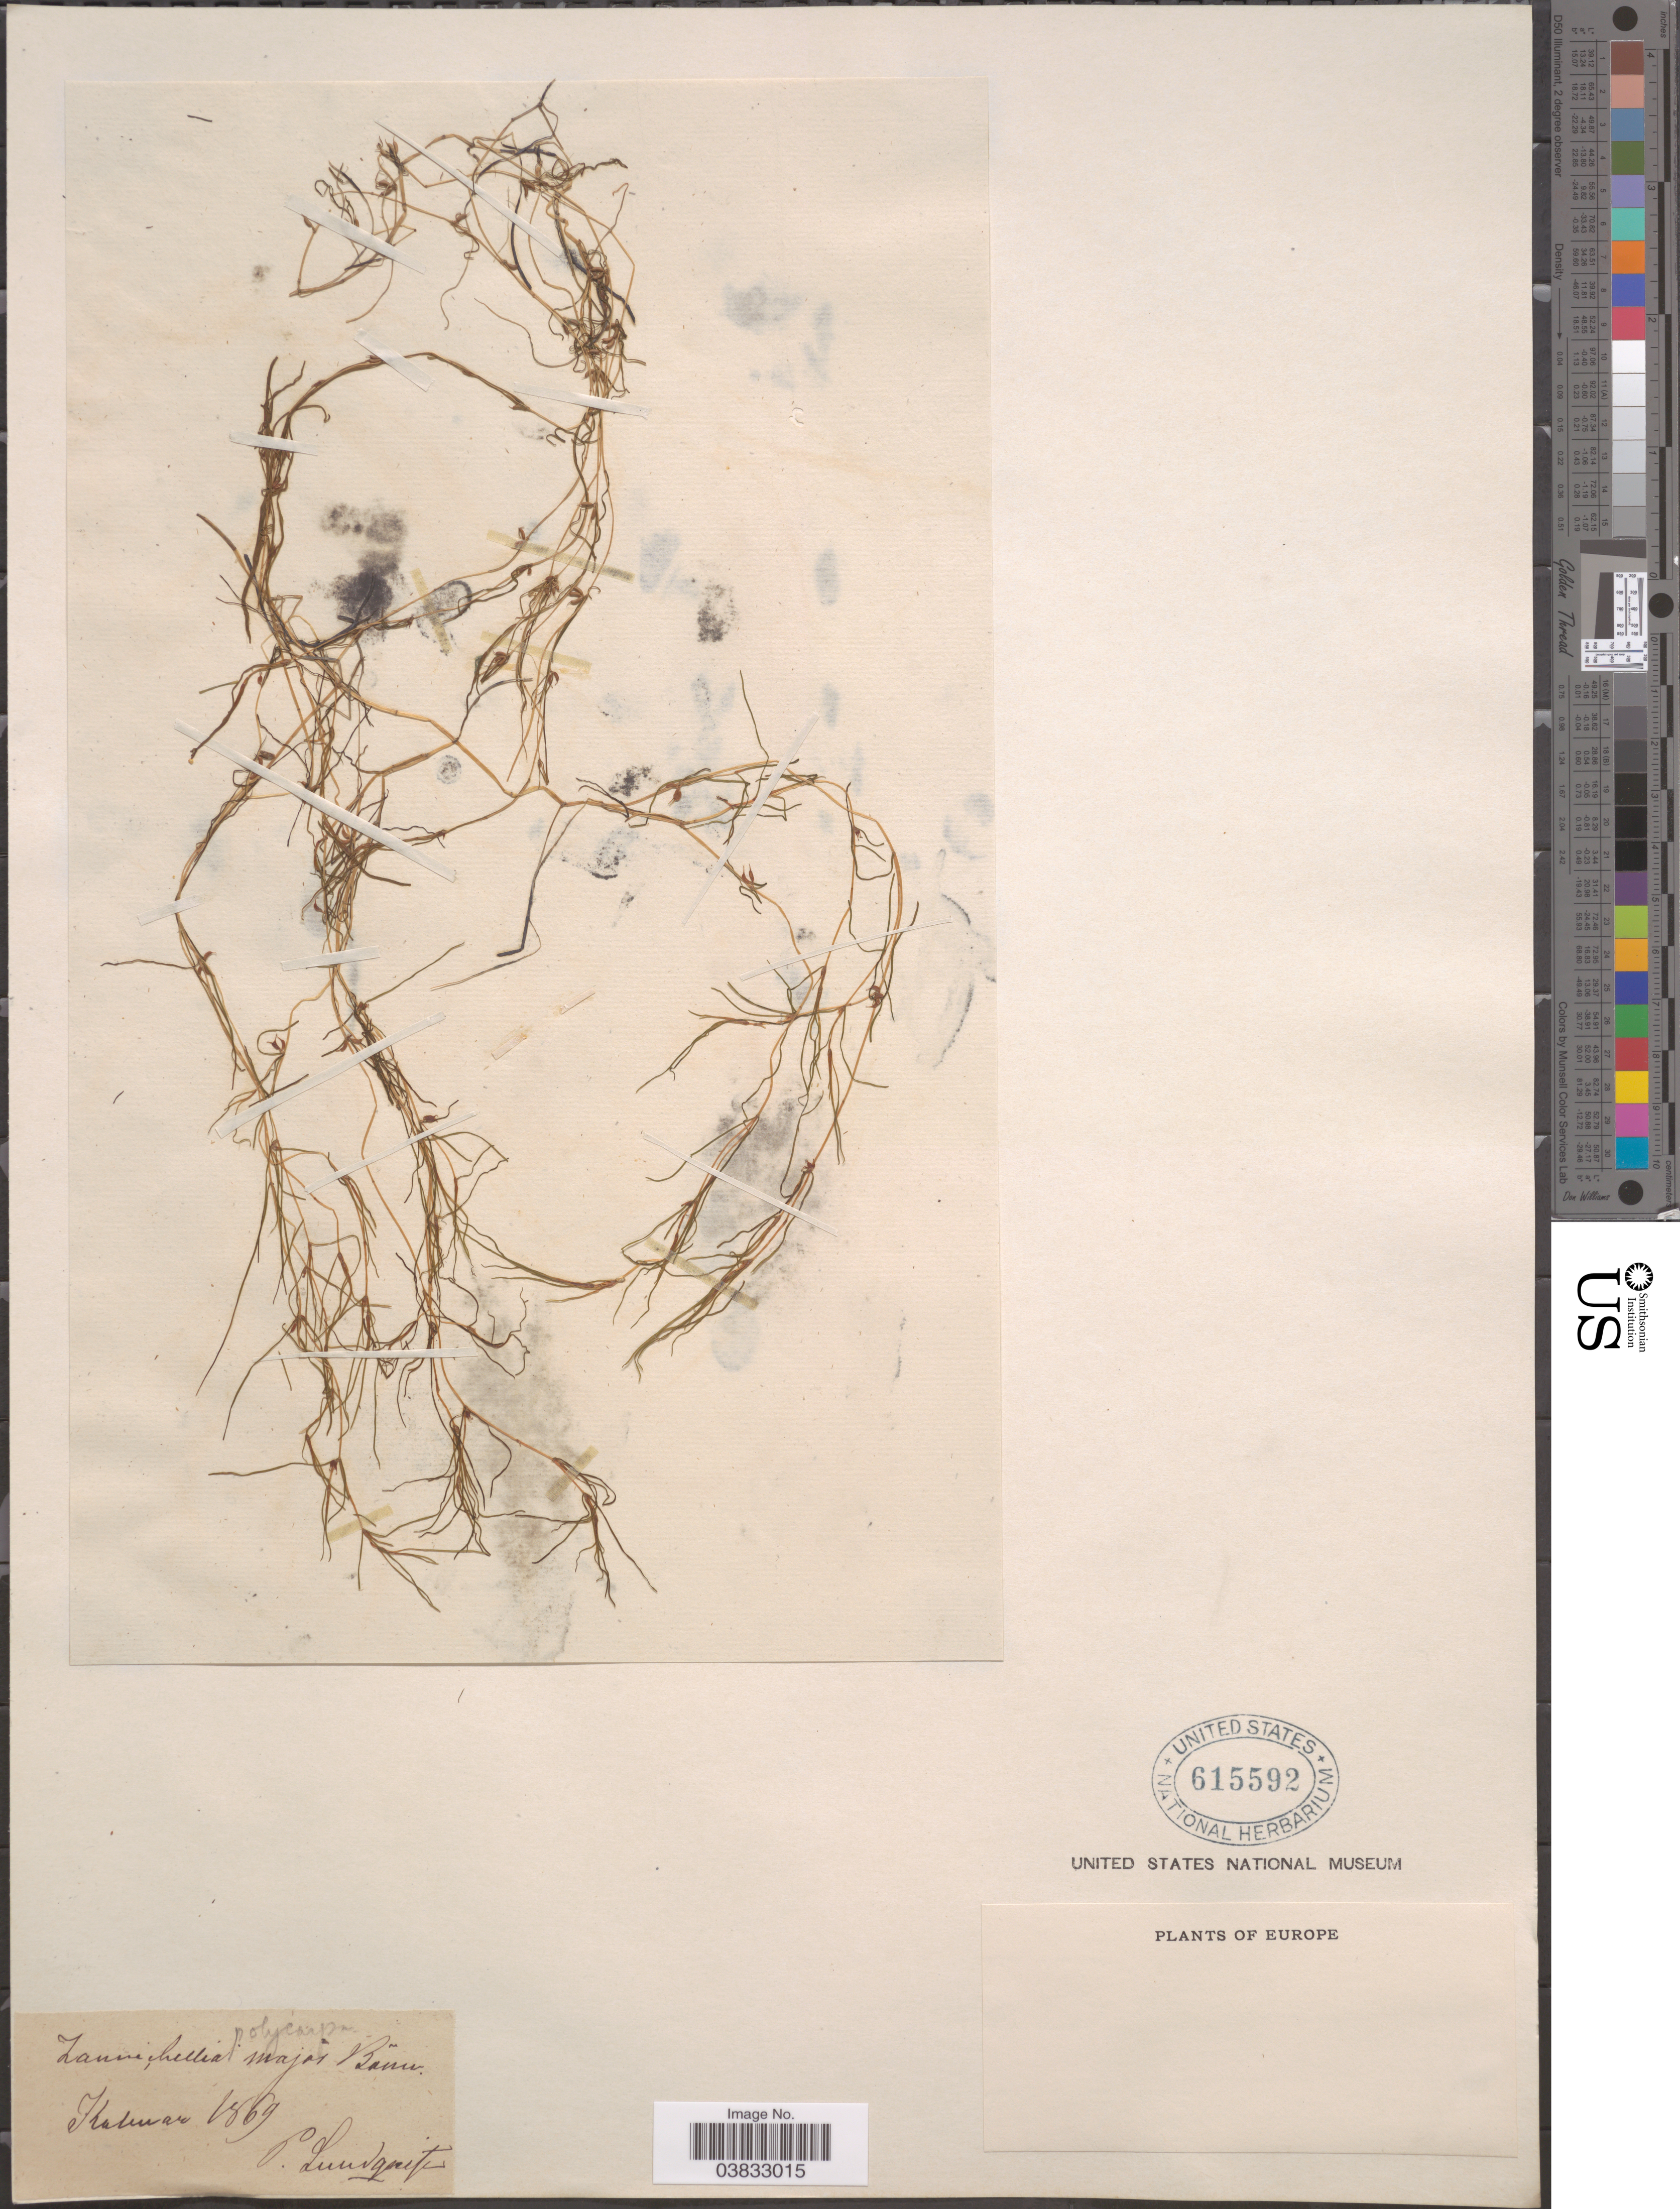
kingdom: Plantae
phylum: Tracheophyta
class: Liliopsida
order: Alismatales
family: Potamogetonaceae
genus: Zannichellia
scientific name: Zannichellia polycarpa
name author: Nolte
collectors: P. Lundquist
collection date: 1869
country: Sweden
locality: Kalmar. Europe.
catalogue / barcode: US 615592